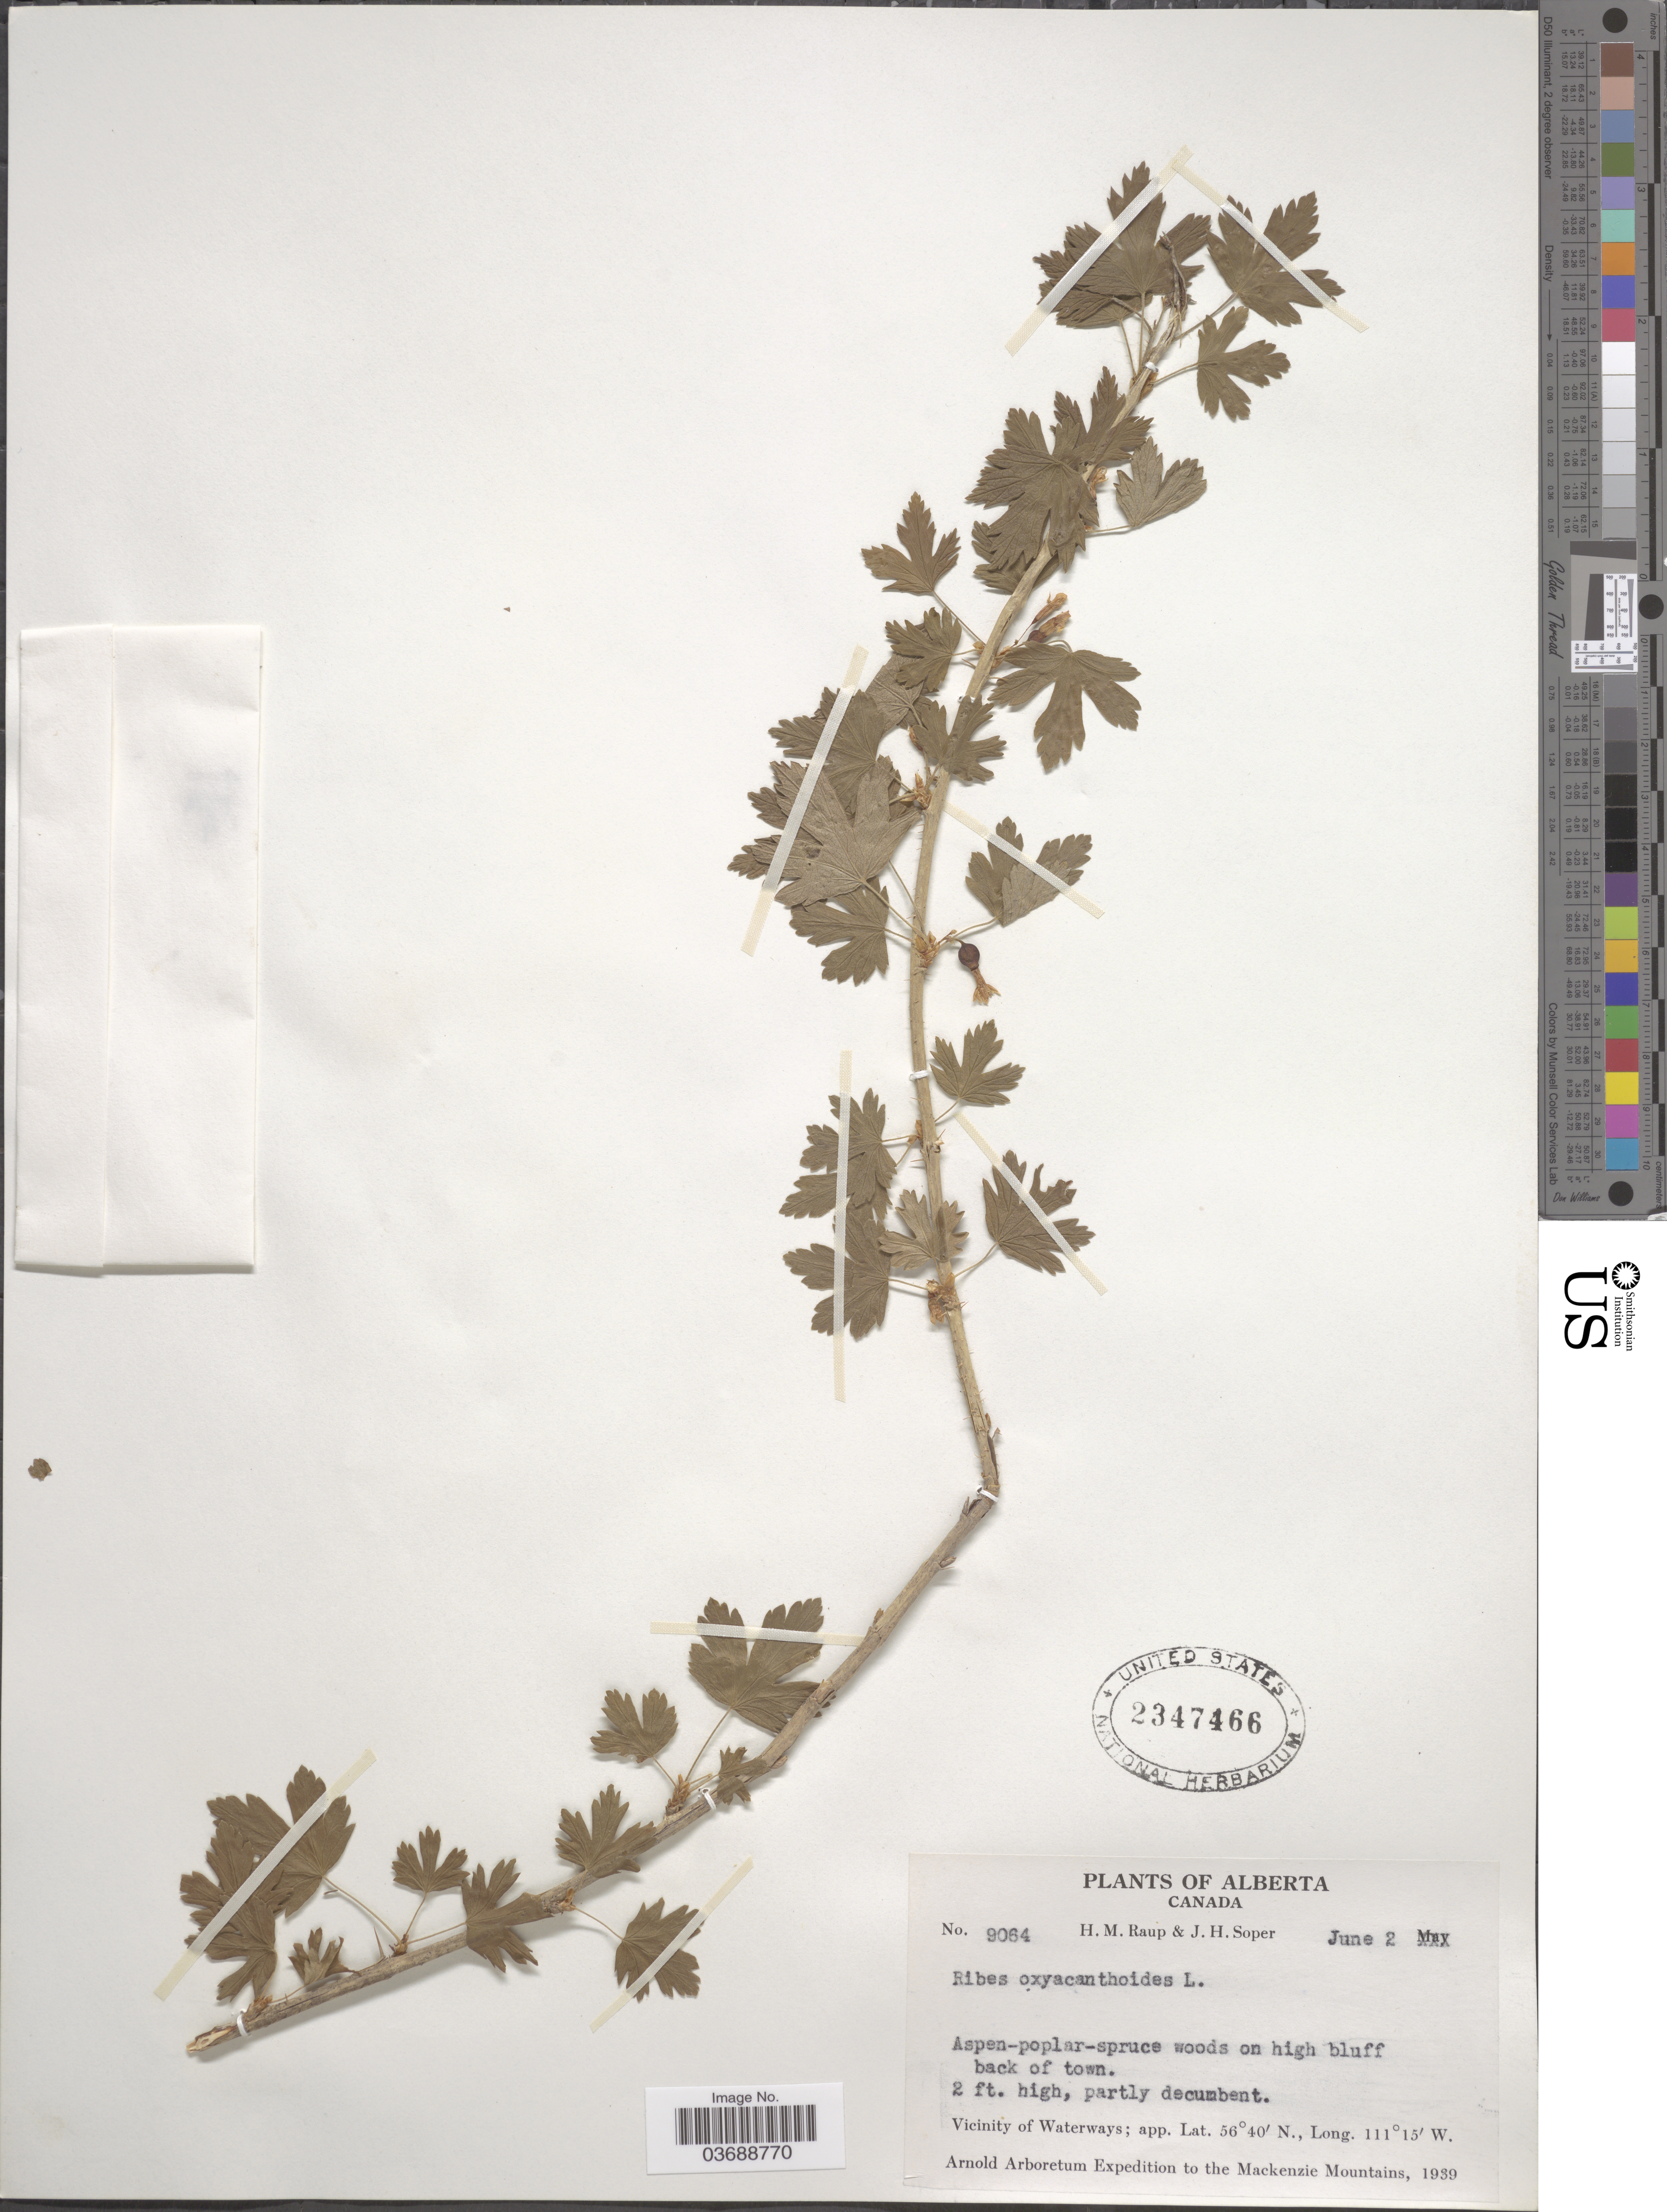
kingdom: Plantae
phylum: Tracheophyta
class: Magnoliopsida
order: Saxifragales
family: Grossulariaceae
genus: Ribes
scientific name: Ribes oxyacanthoides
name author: L.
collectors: H. Raup & J. H. Soper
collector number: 9064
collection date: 1939-06-02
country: Canada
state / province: Alberta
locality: Vicinity of Waterways. The Mackenzie Mountains.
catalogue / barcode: US 2347466